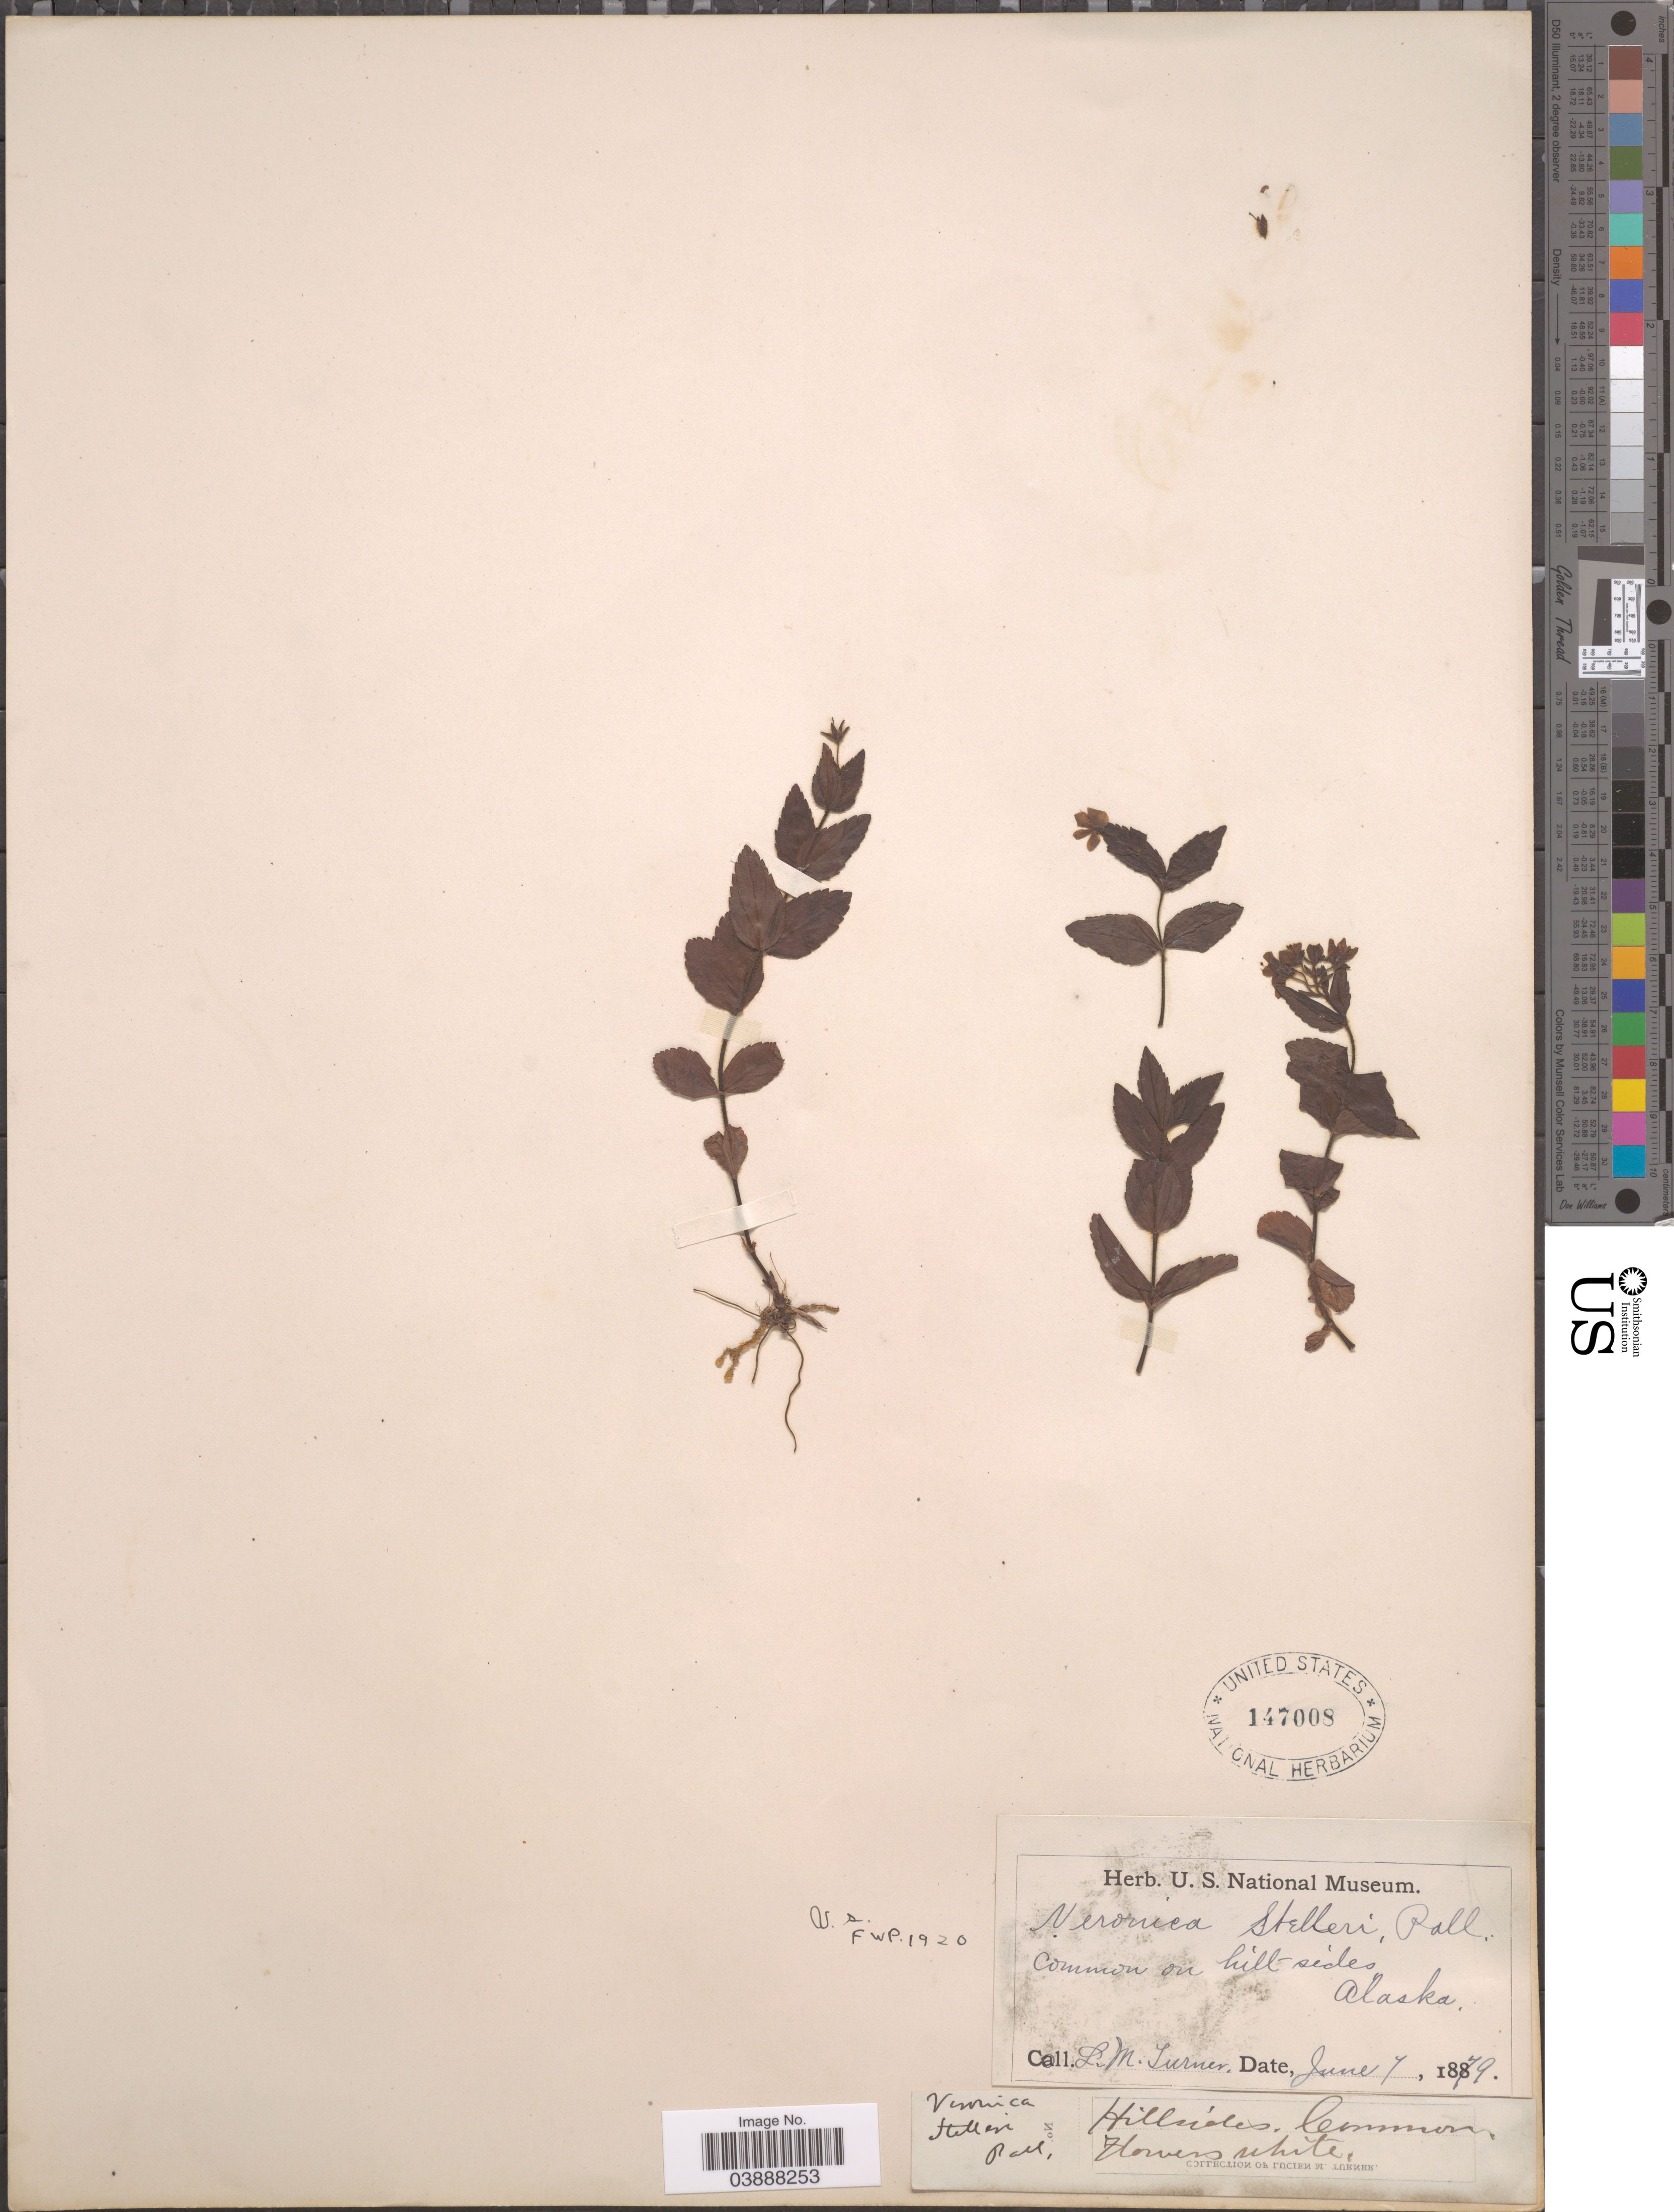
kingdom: Plantae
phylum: Tracheophyta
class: Magnoliopsida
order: Lamiales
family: Plantaginaceae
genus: Veronica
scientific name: Veronica stelleri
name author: Pall.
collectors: L. M. Turner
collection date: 1879-06-07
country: United States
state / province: Alaska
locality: On hill sides.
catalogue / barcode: US 147008